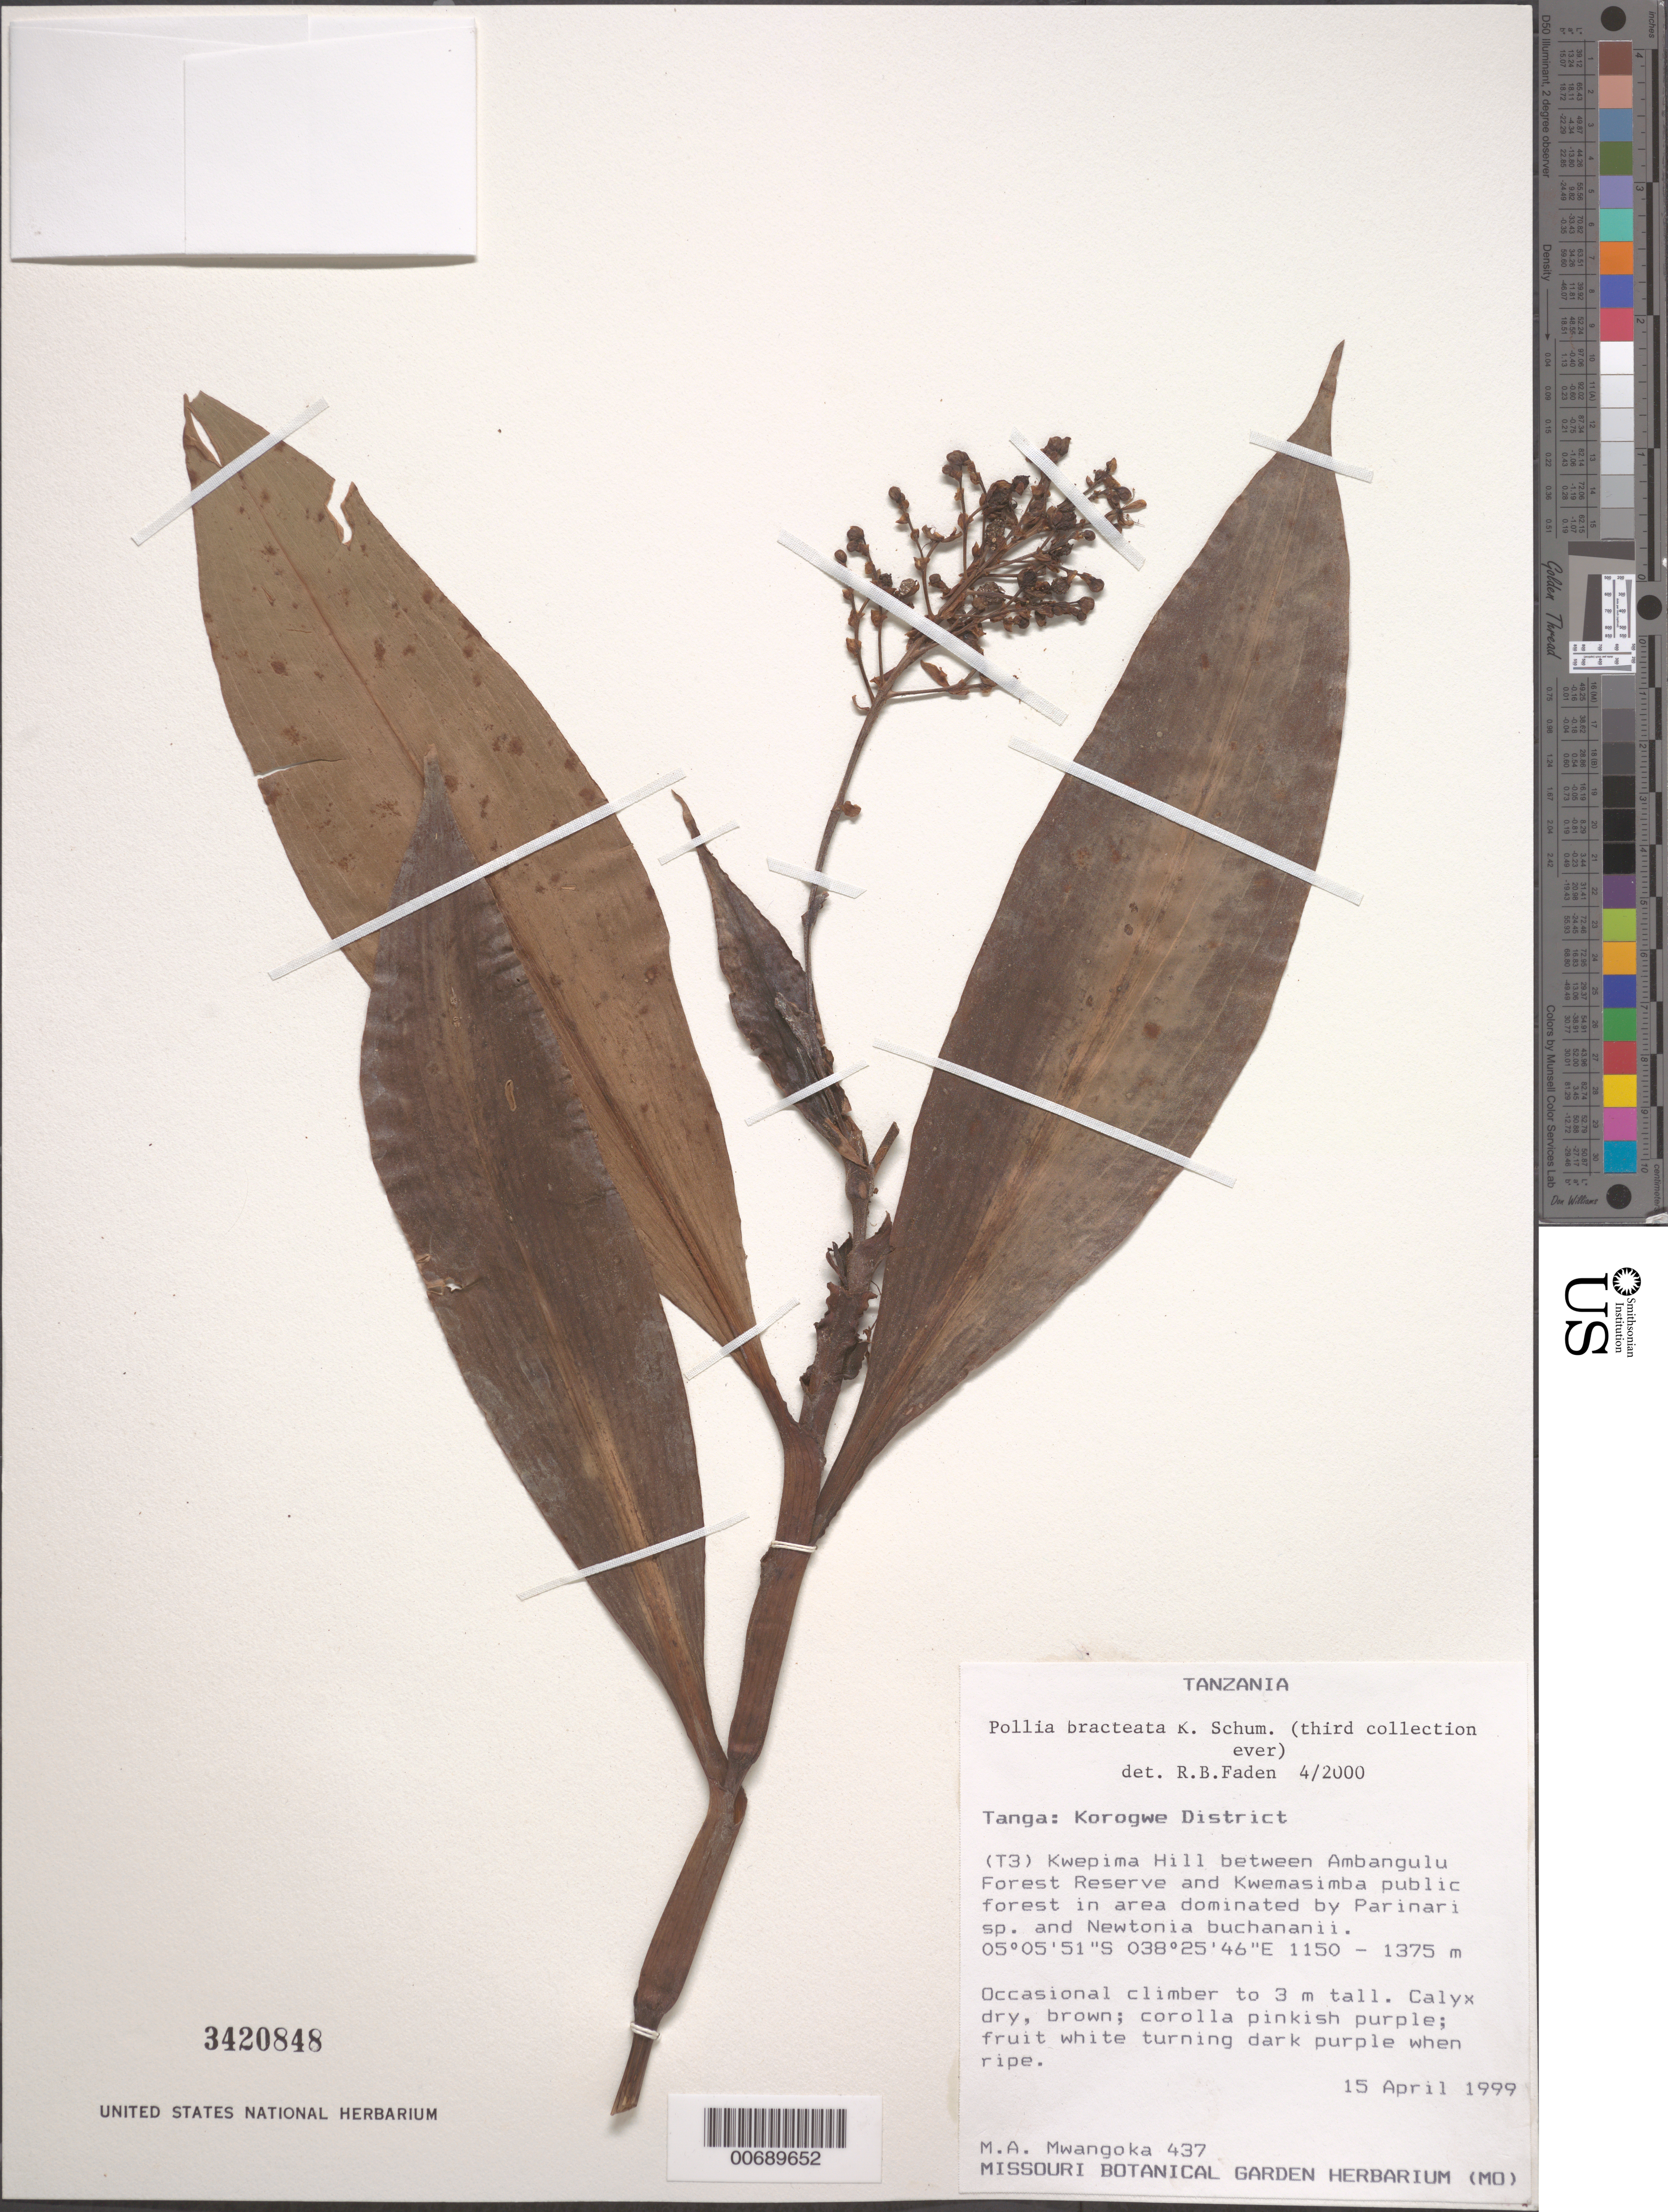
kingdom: Plantae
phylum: Tracheophyta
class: Liliopsida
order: Commelinales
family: Commelinaceae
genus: Pollia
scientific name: Pollia bracteata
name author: K. Schum.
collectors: M. A. Mwangoka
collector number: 437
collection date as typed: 15 Apr 1999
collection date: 1999-04-15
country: Tanzania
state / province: Tanga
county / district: Korogwe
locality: Kwepima Hill between Ambangulu Forest Reserve and Kwemasimba.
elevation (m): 1150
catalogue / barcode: US 3420848